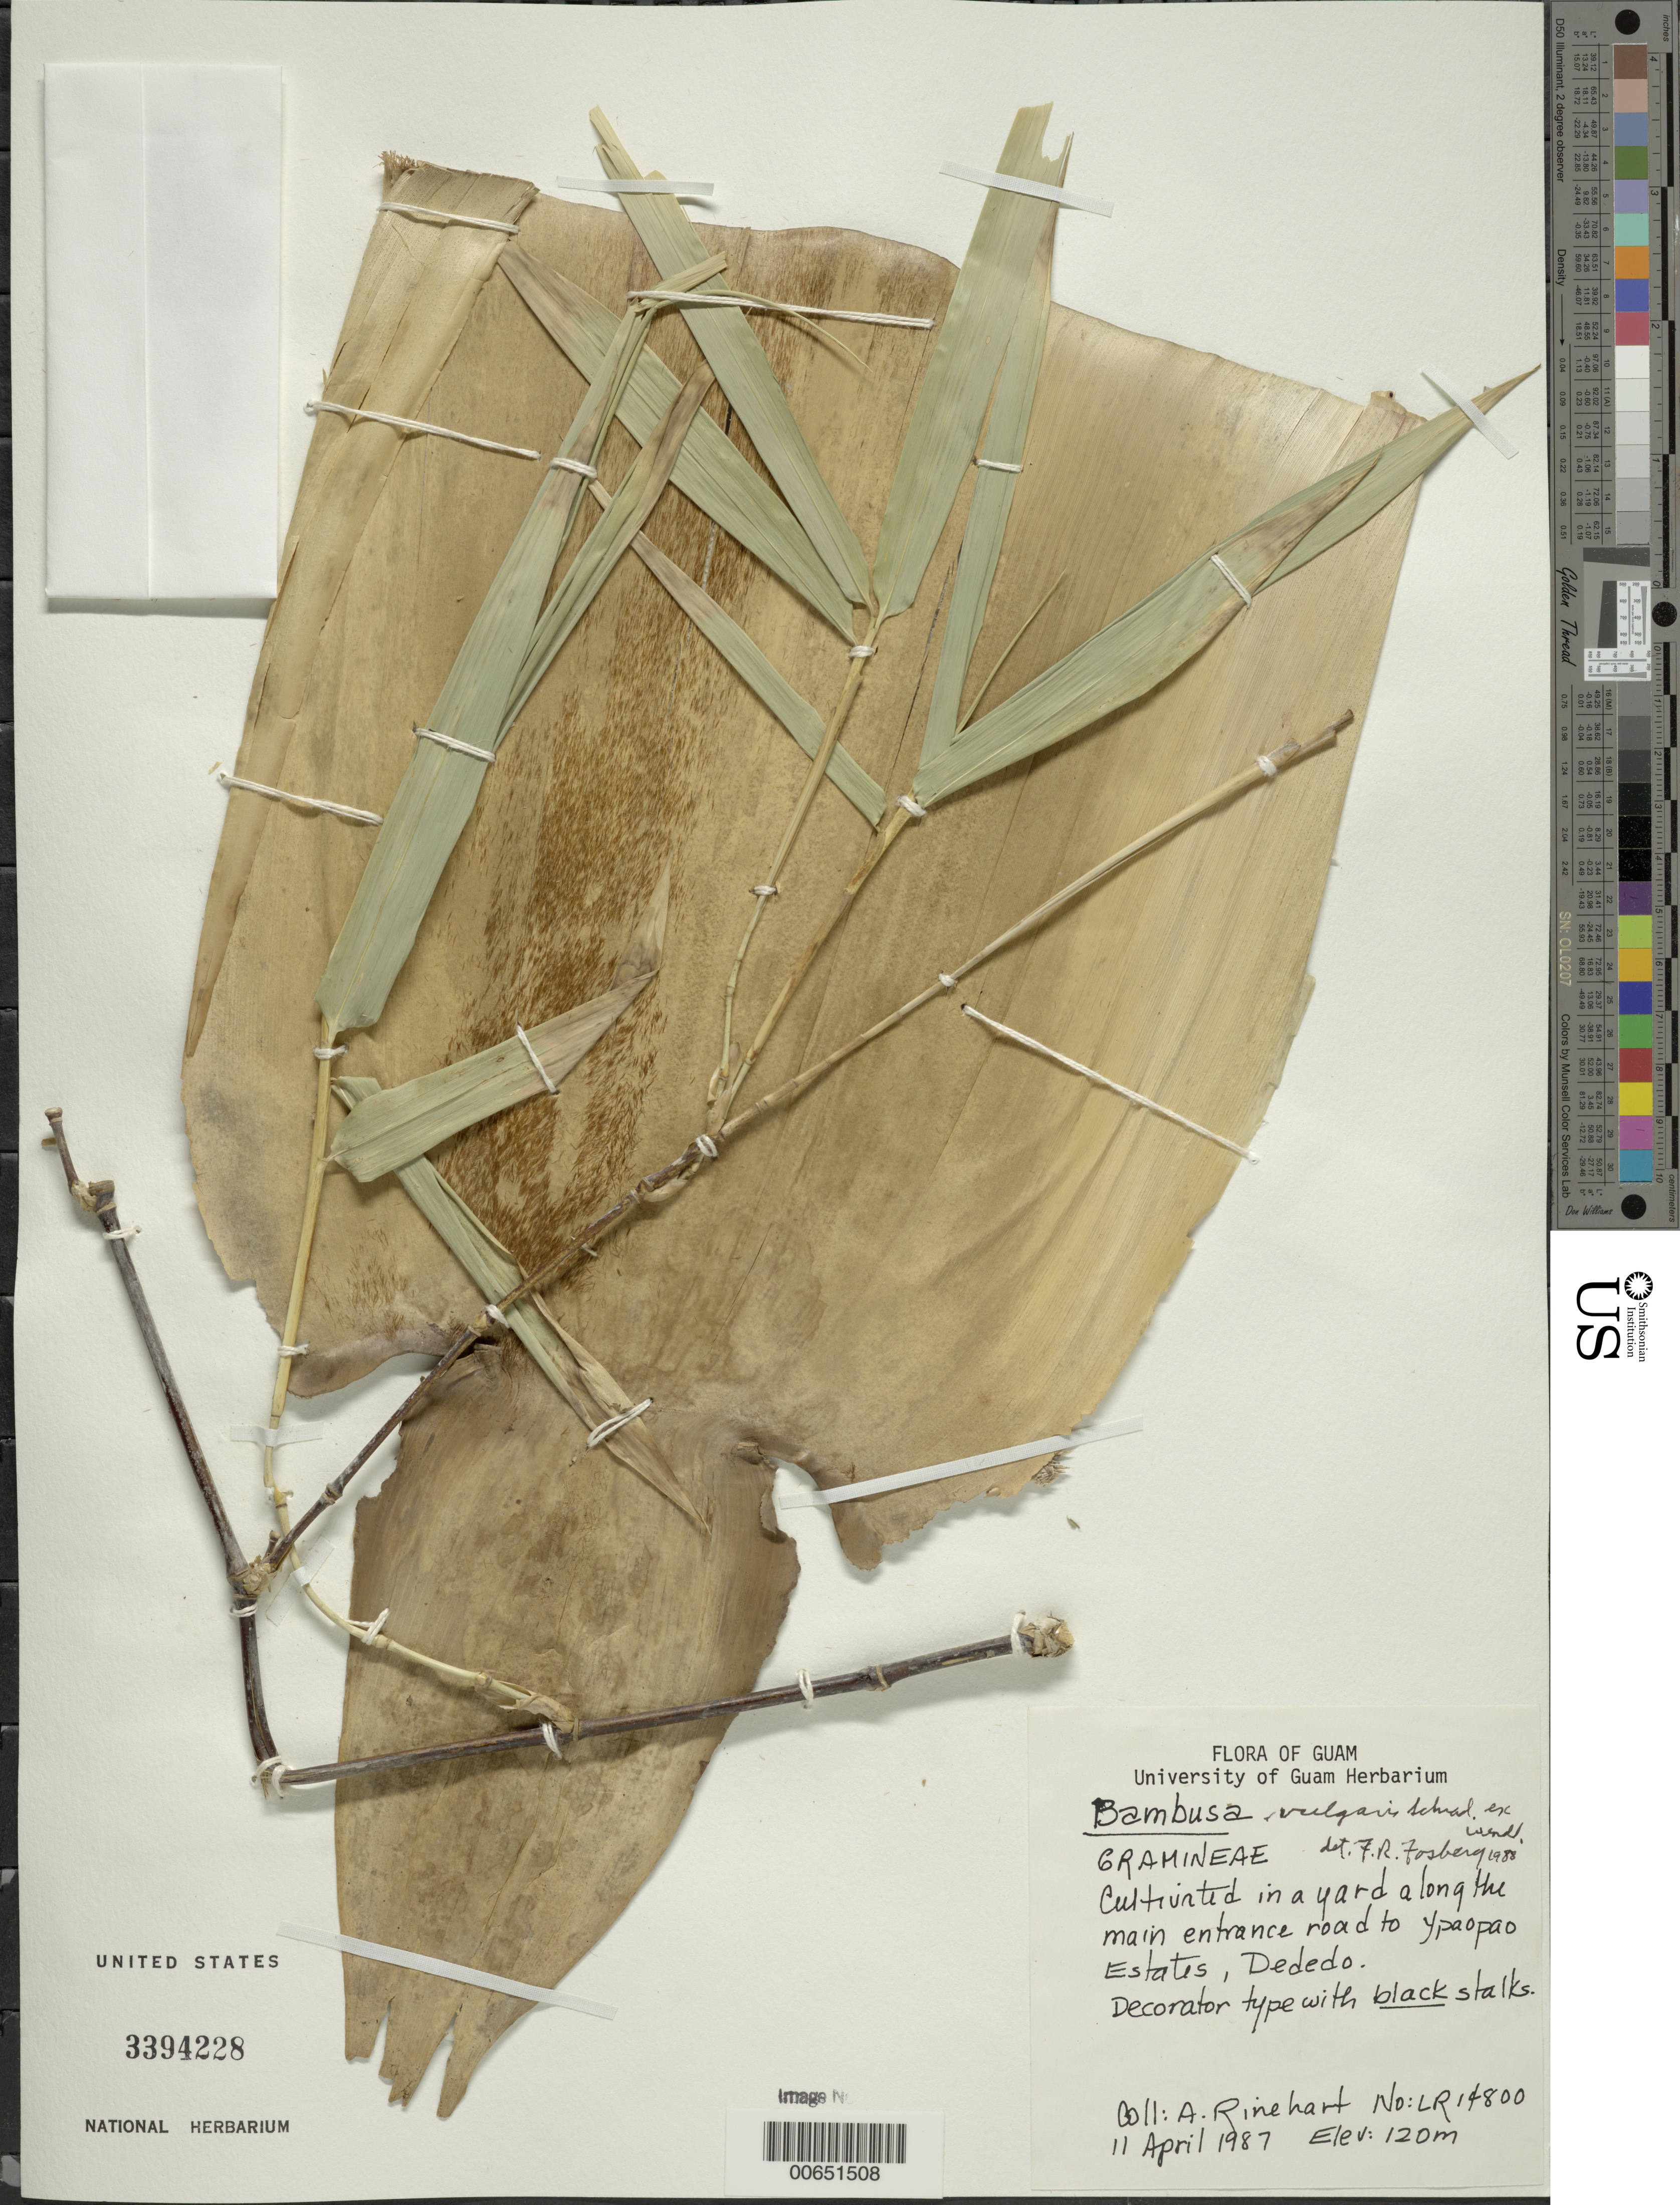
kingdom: Plantae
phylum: Tracheophyta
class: Liliopsida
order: Poales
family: Poaceae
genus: Bambusa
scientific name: Bambusa vulgaris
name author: Schrad. ex J.C. Wendl.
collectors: A. Rinehart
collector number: Lr 14800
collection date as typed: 11 Apr 1987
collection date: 1987-04-11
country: Guam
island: Guam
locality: Entrance road to ypaopao estates, dededo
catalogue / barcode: US 3394228-2